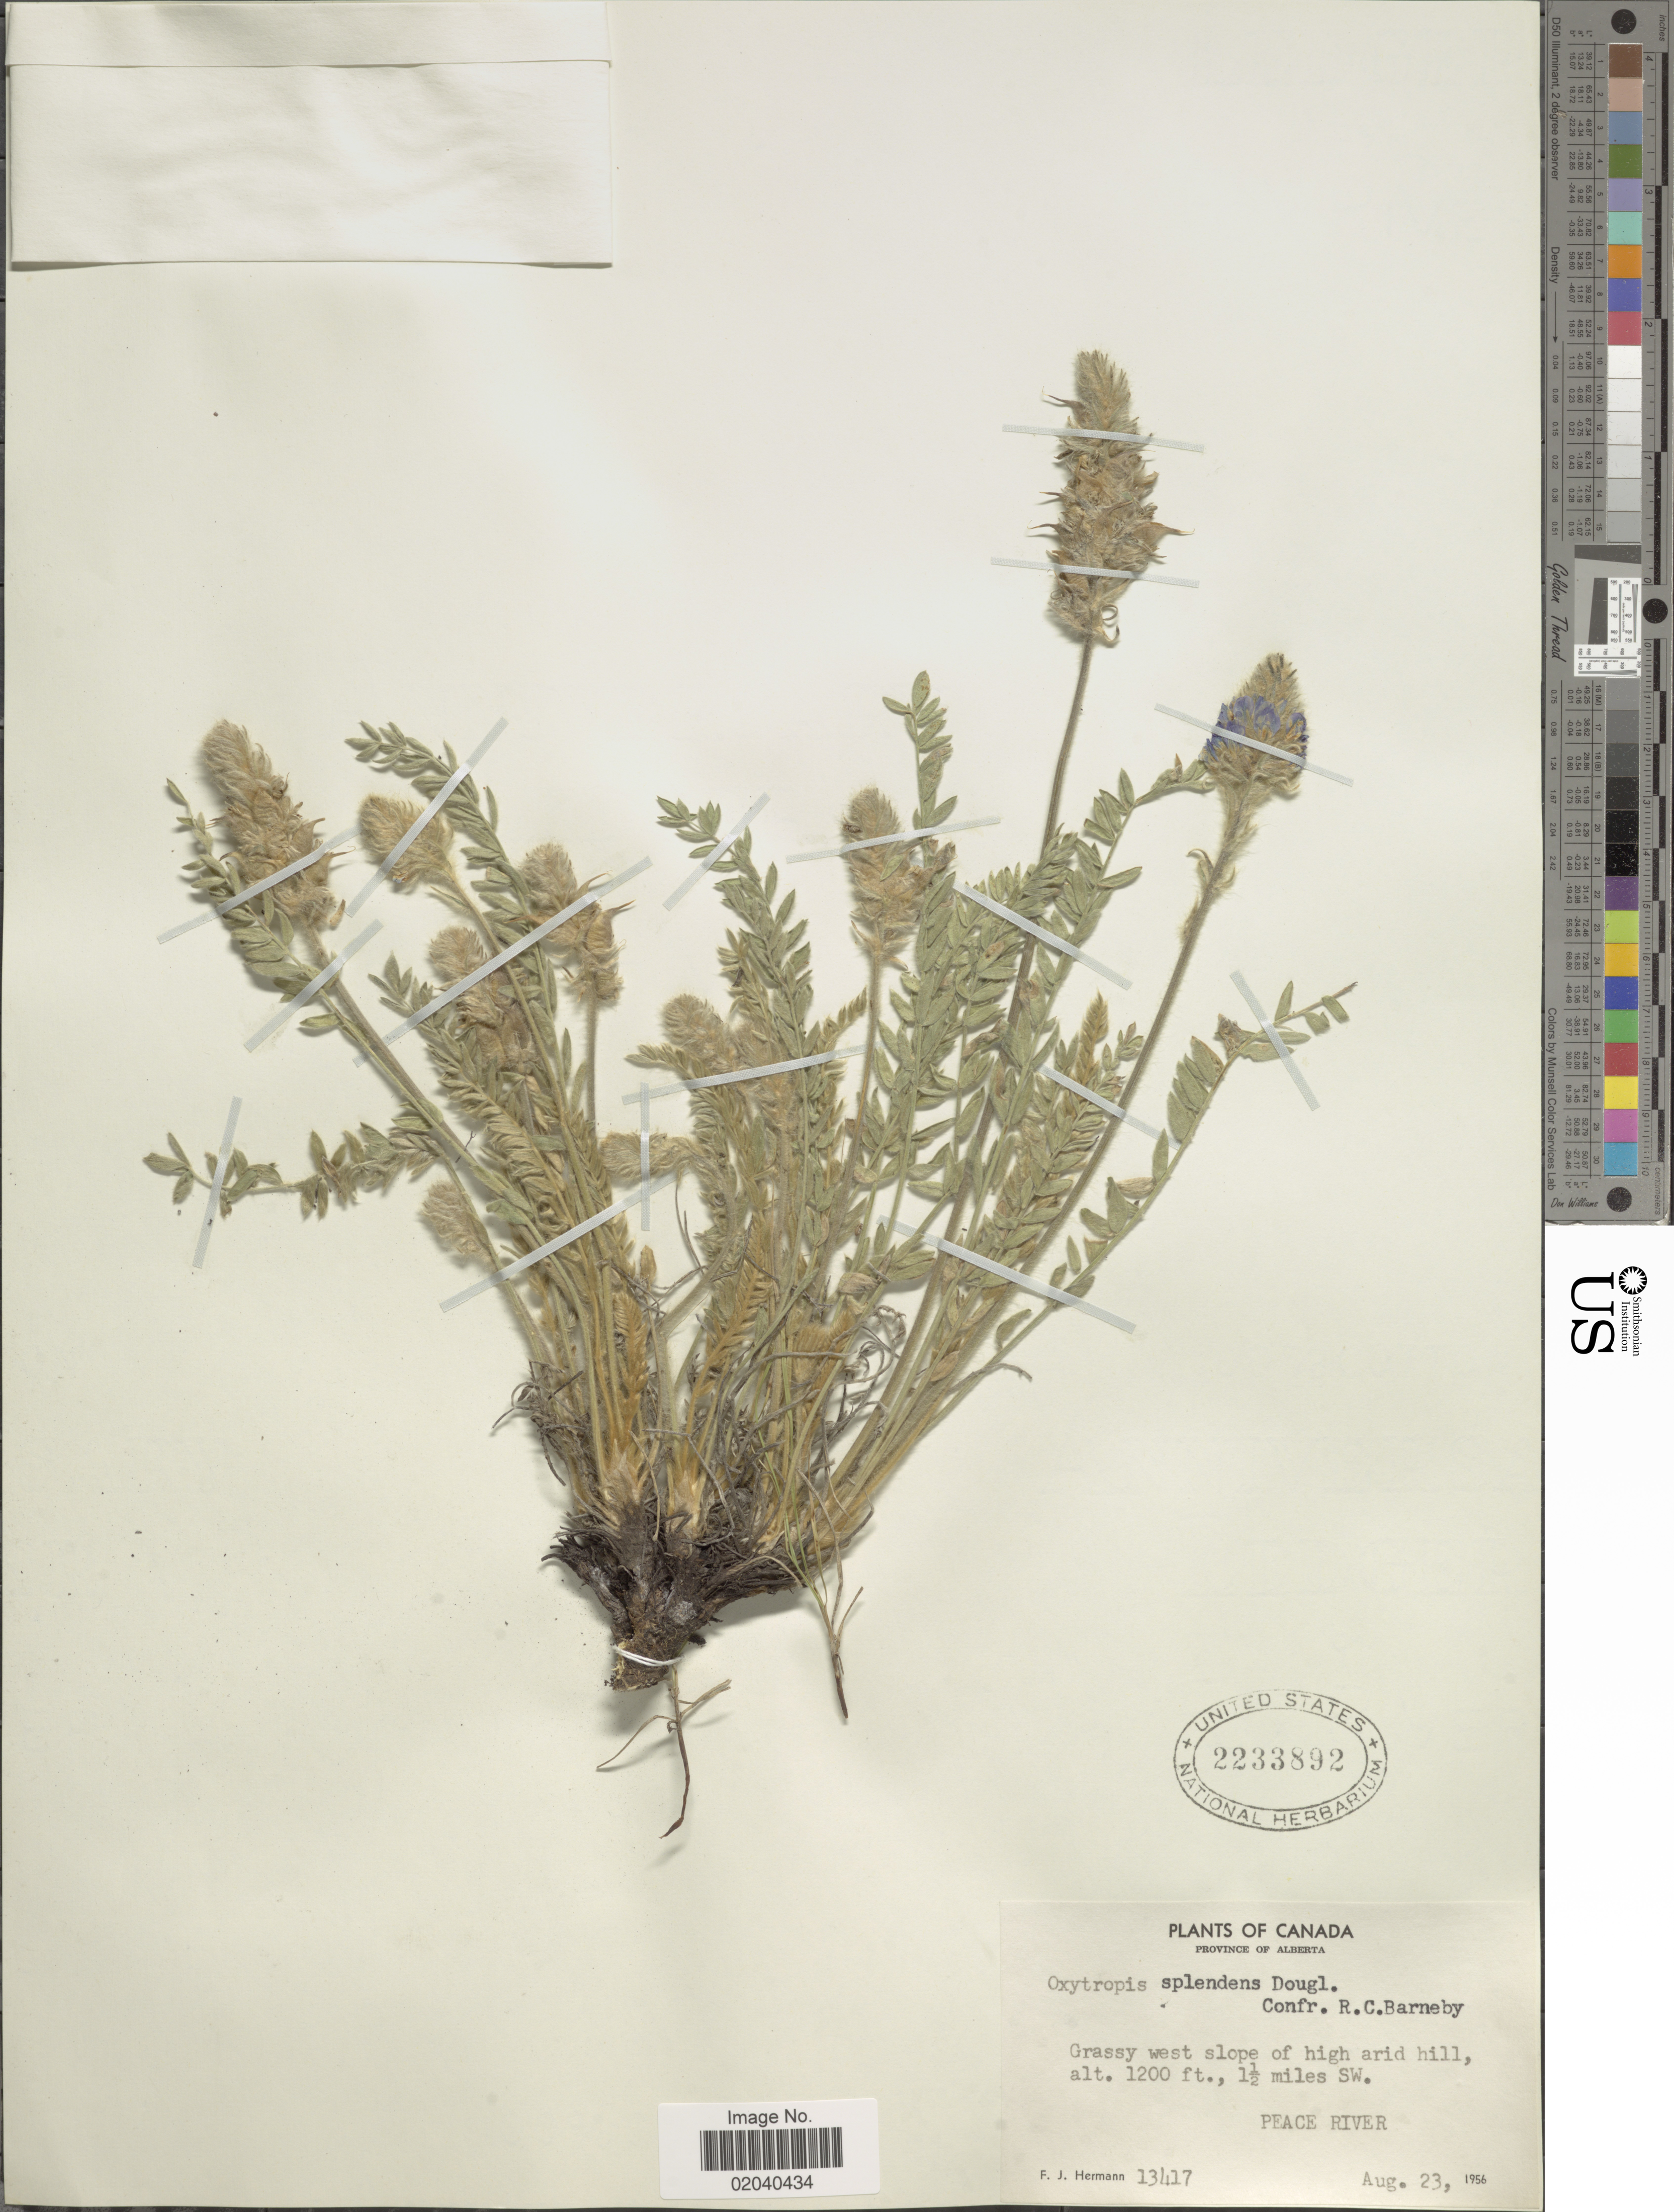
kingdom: Plantae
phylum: Tracheophyta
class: Magnoliopsida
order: Fabales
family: Fabaceae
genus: Oxytropis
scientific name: Oxytropis splendens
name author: Douglas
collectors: F. J. Hermann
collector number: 13417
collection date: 1956-08-23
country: Canada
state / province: Alberta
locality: Grassy west slope of high arid hill, 1½ miles SW. Peace River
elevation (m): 366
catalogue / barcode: US 2233892